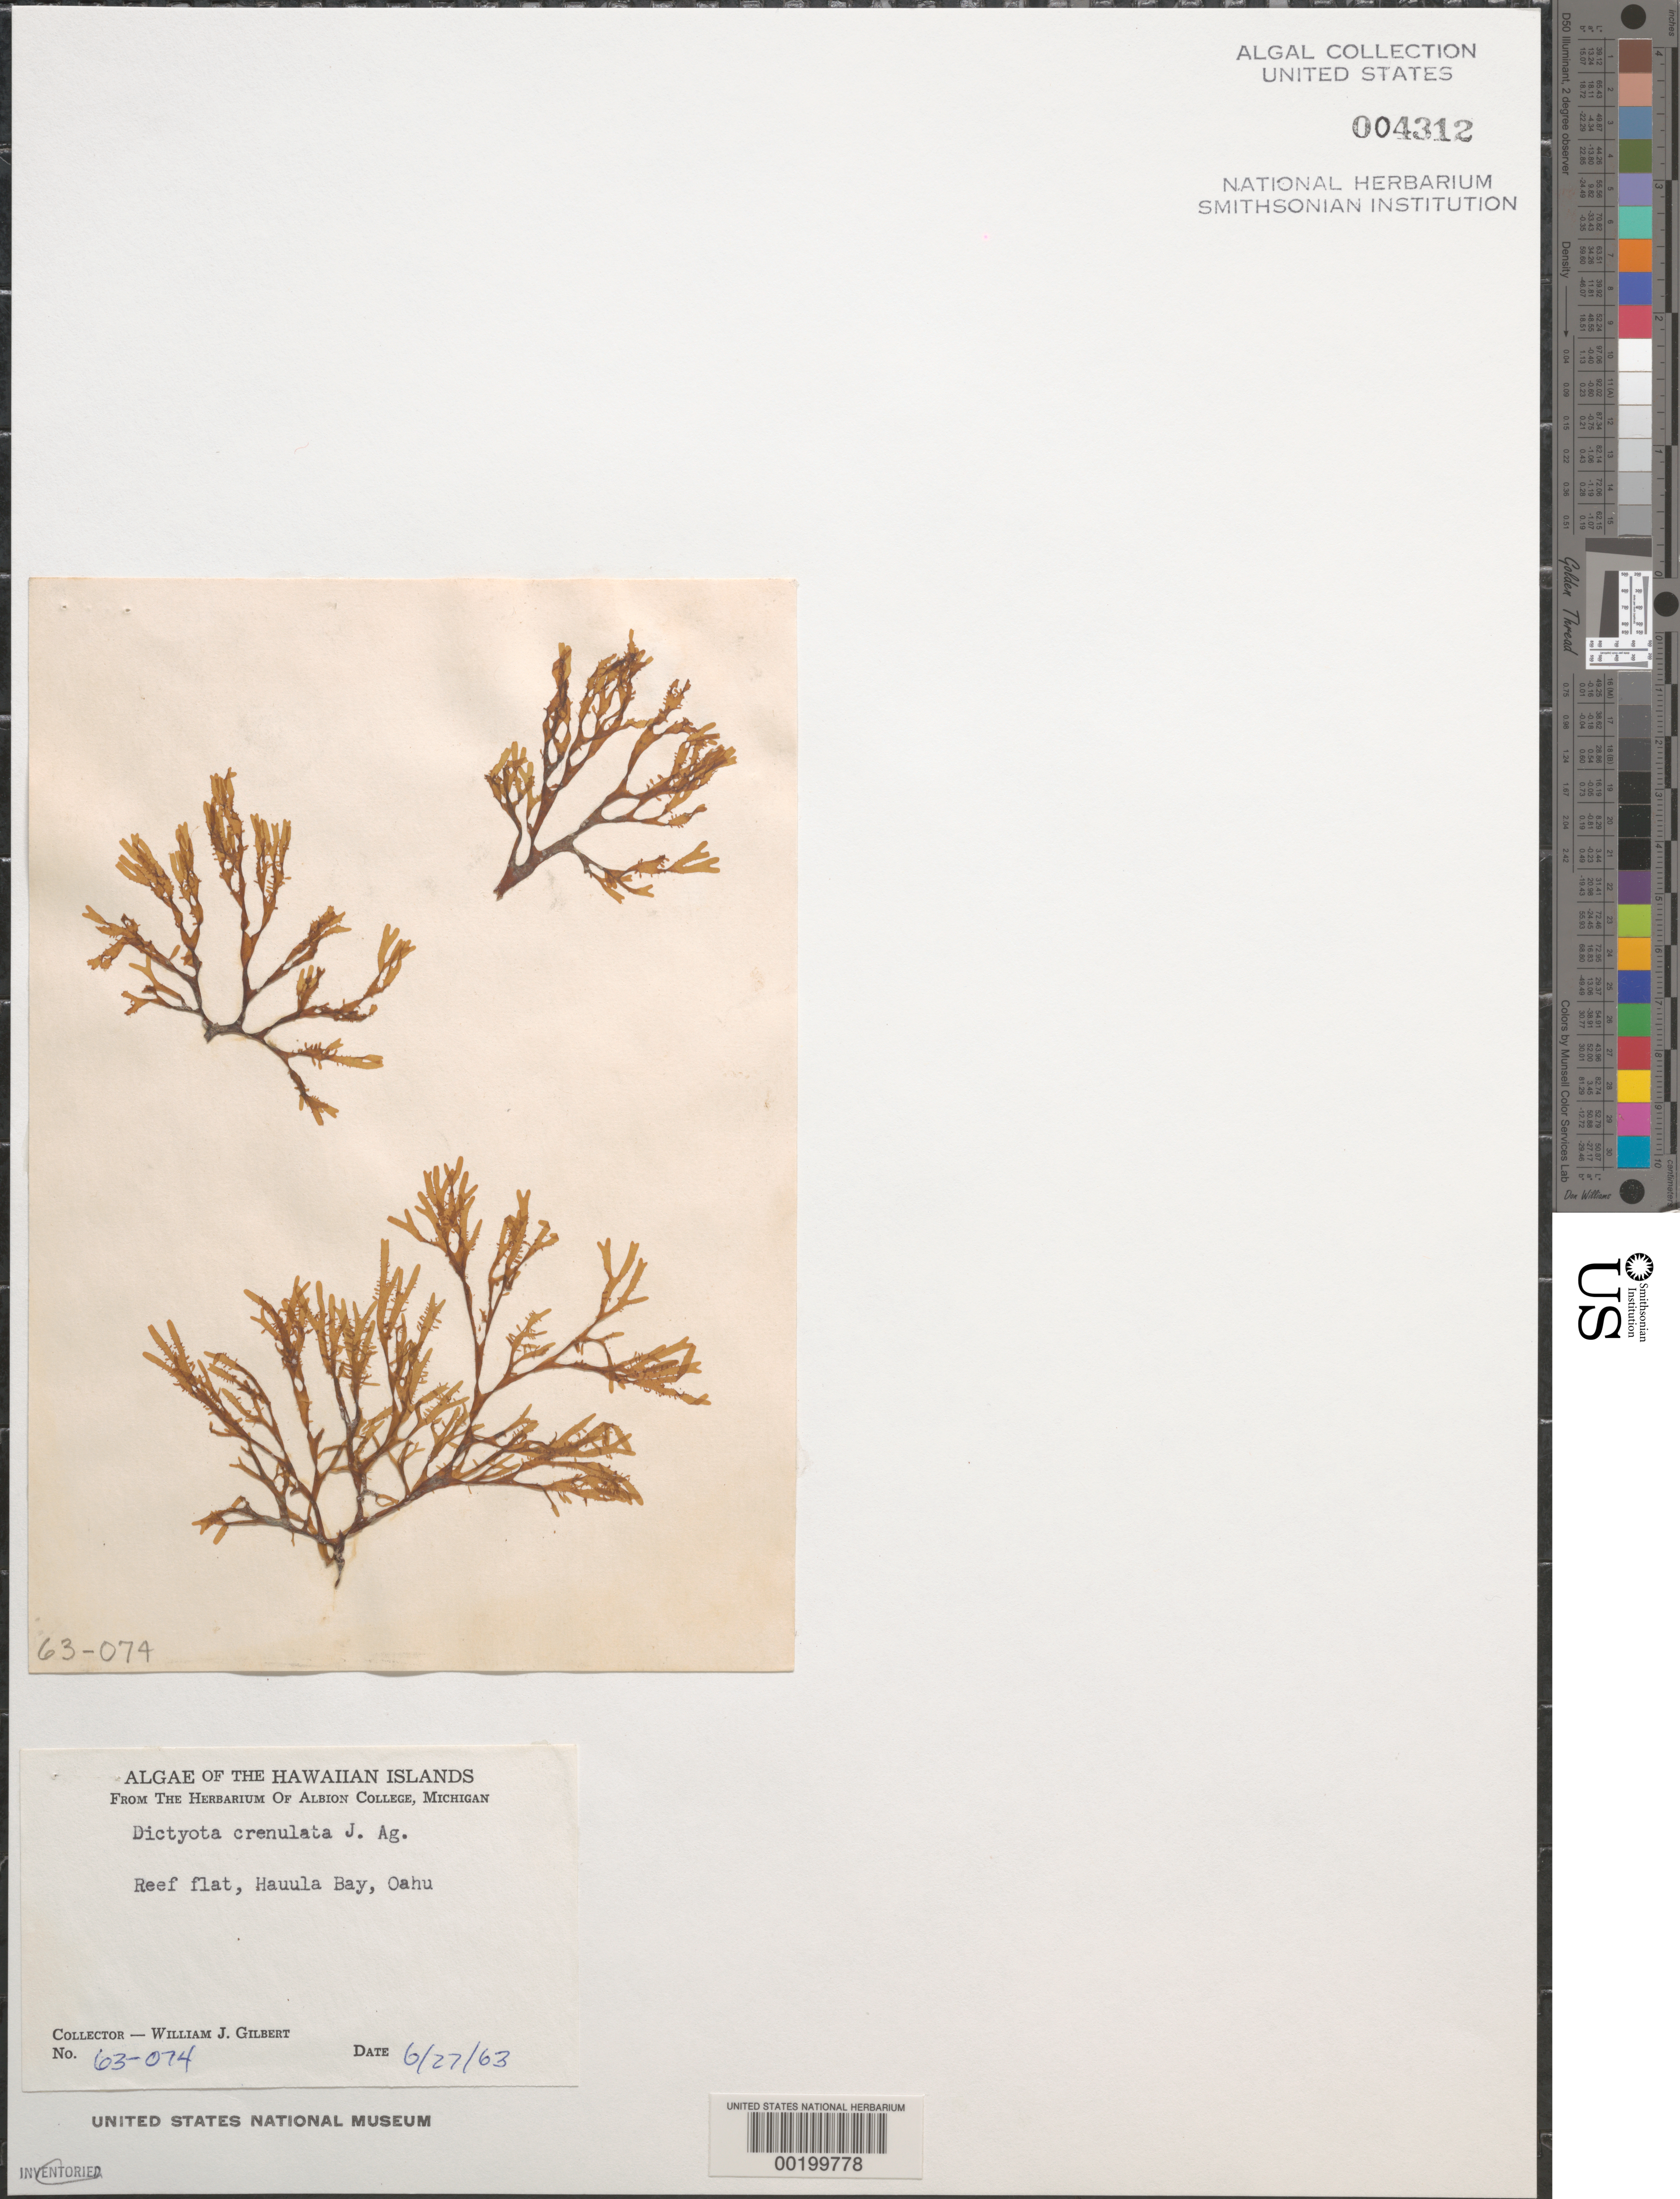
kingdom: Chromista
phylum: Ochrophyta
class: Phaeophyceae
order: Dictyotales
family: Dictyotaceae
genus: Dictyota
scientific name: Dictyota crenulata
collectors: W. J. Gilbert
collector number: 63-074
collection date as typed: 27 Jun 1963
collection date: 1963-06-27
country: United States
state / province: Hawaii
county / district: Honolulu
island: Oahu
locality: Hau'ula Bay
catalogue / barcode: US 4312